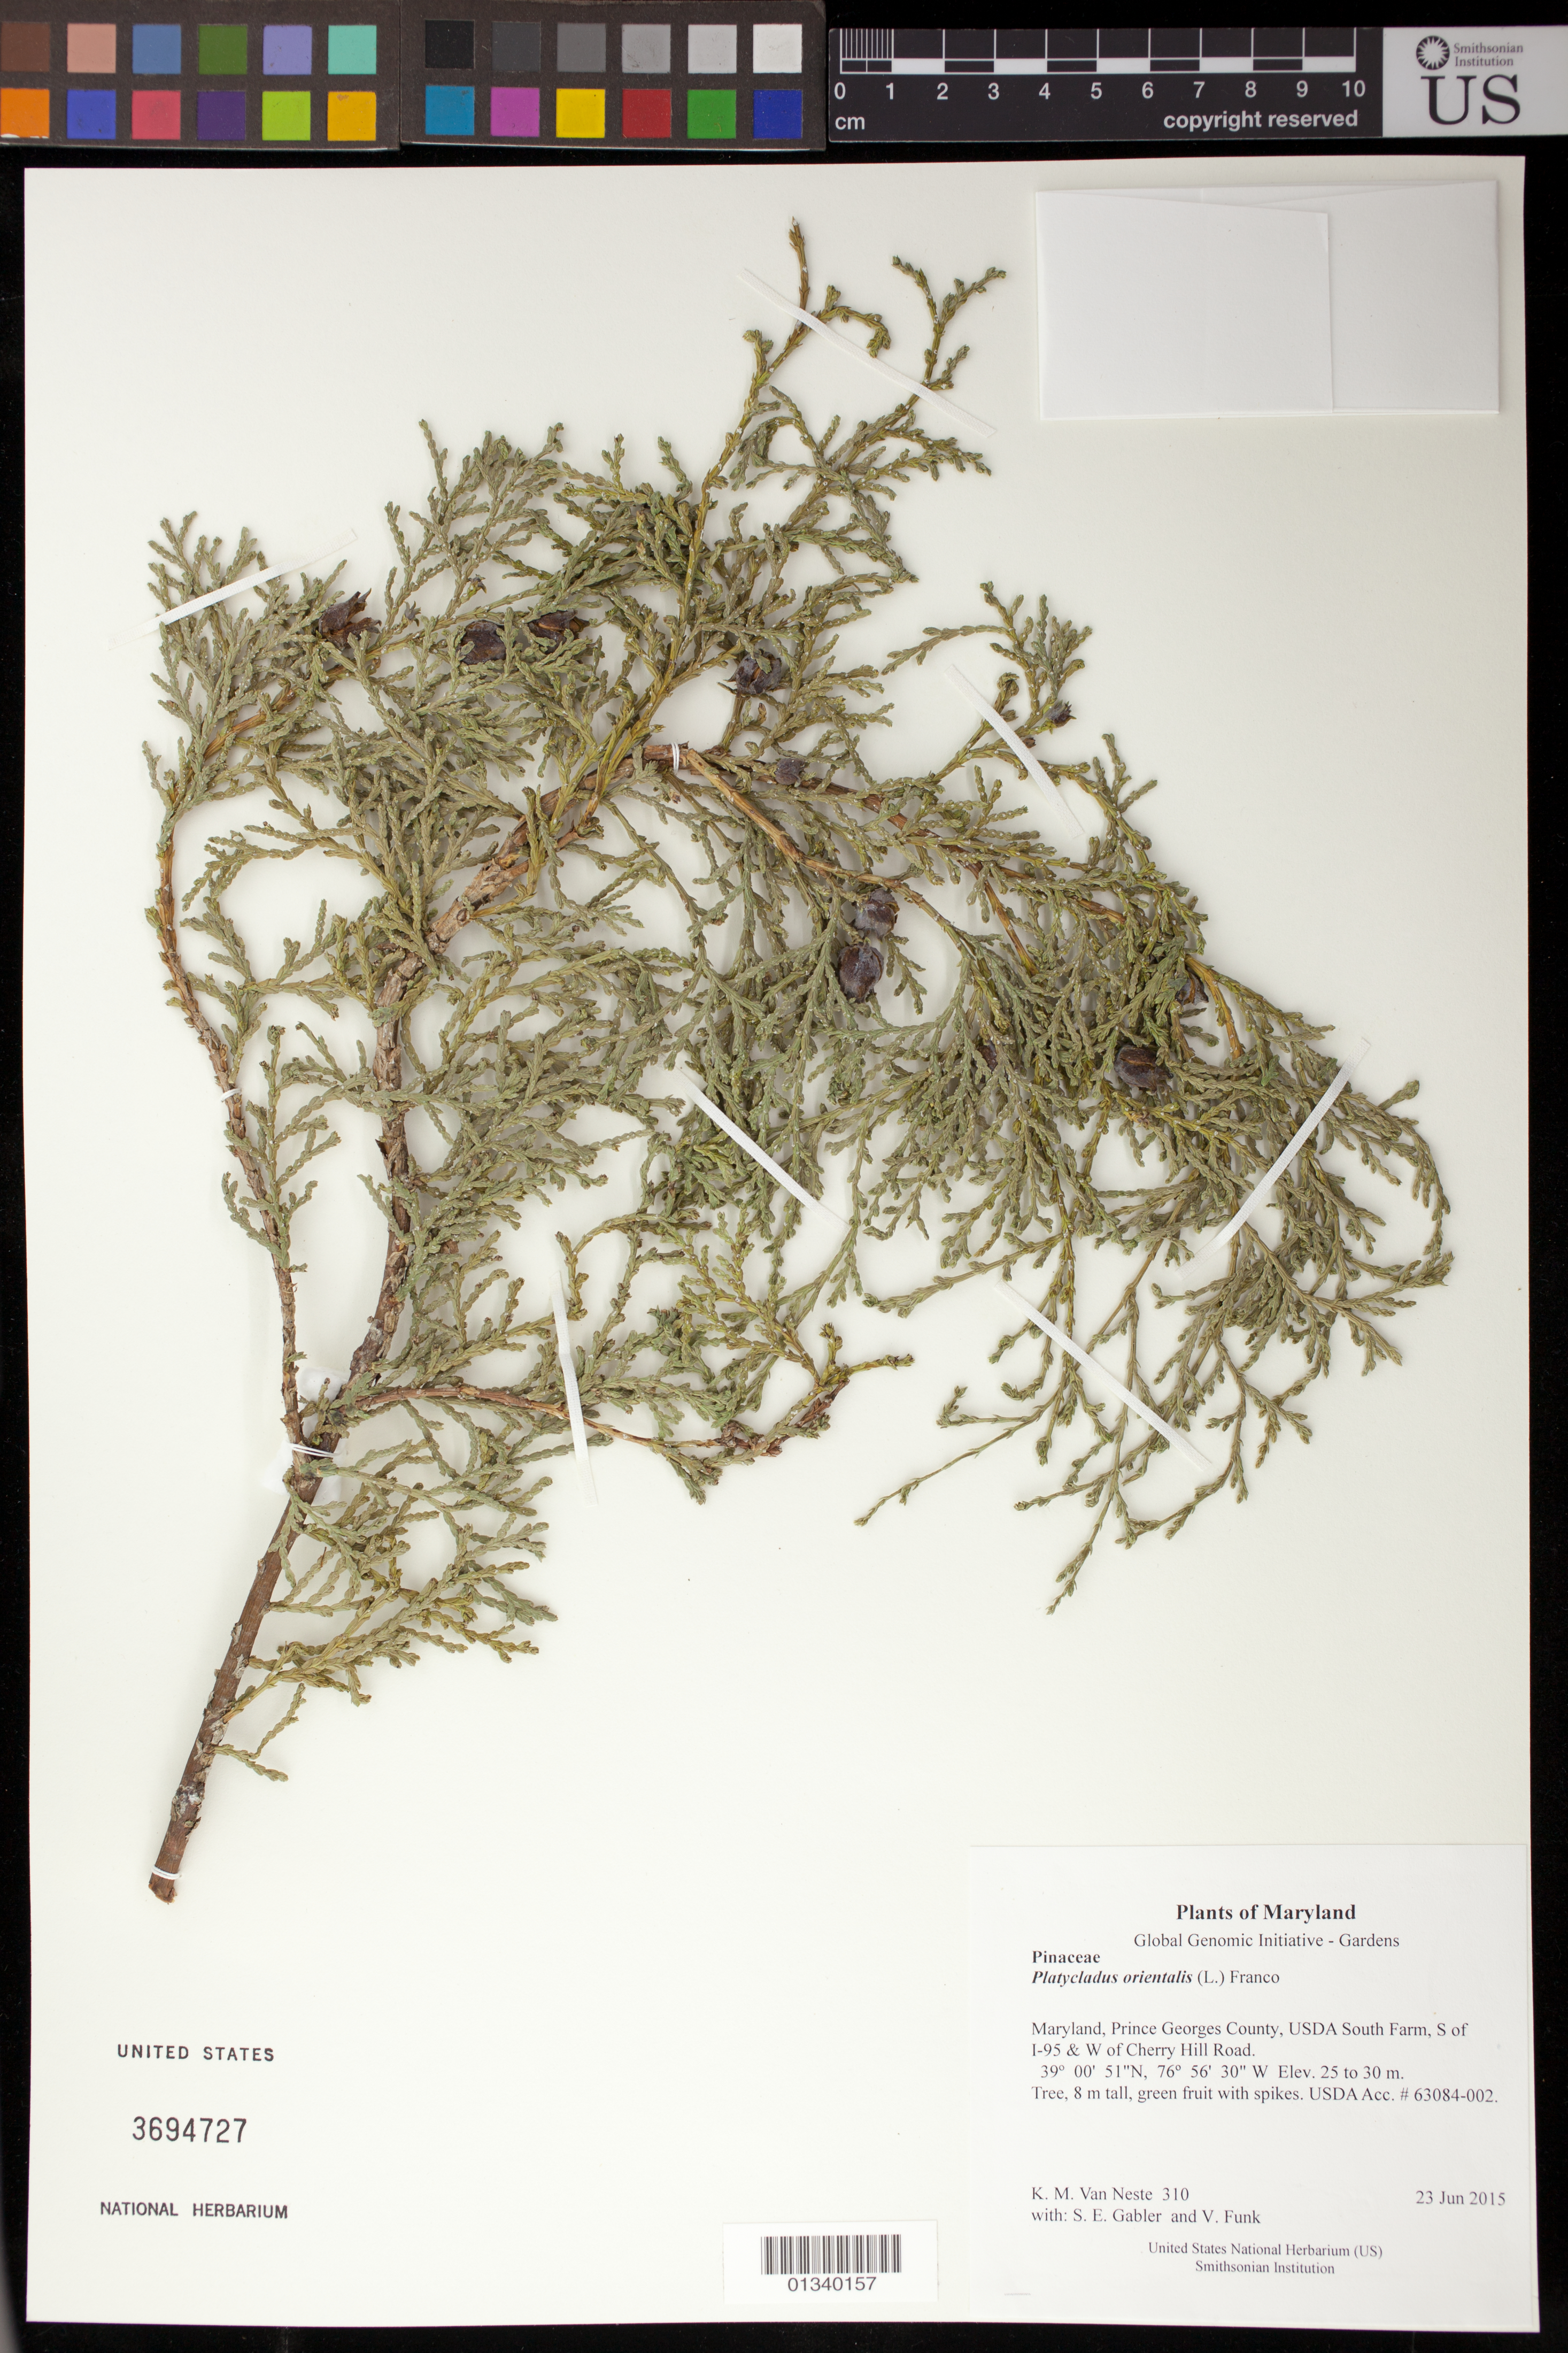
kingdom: Plantae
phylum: Tracheophyta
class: Pinopsida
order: Pinales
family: Cupressaceae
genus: Thuja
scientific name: Thuja orientalis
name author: L.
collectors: K. M. Van Neste, S. E. Gabler & V. Funk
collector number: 310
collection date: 2015-06-23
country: United States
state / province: Maryland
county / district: Prince George's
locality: USDA South Farm, S of I-95 & W of Cherry Hill Road.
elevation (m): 25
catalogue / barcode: US 3694727